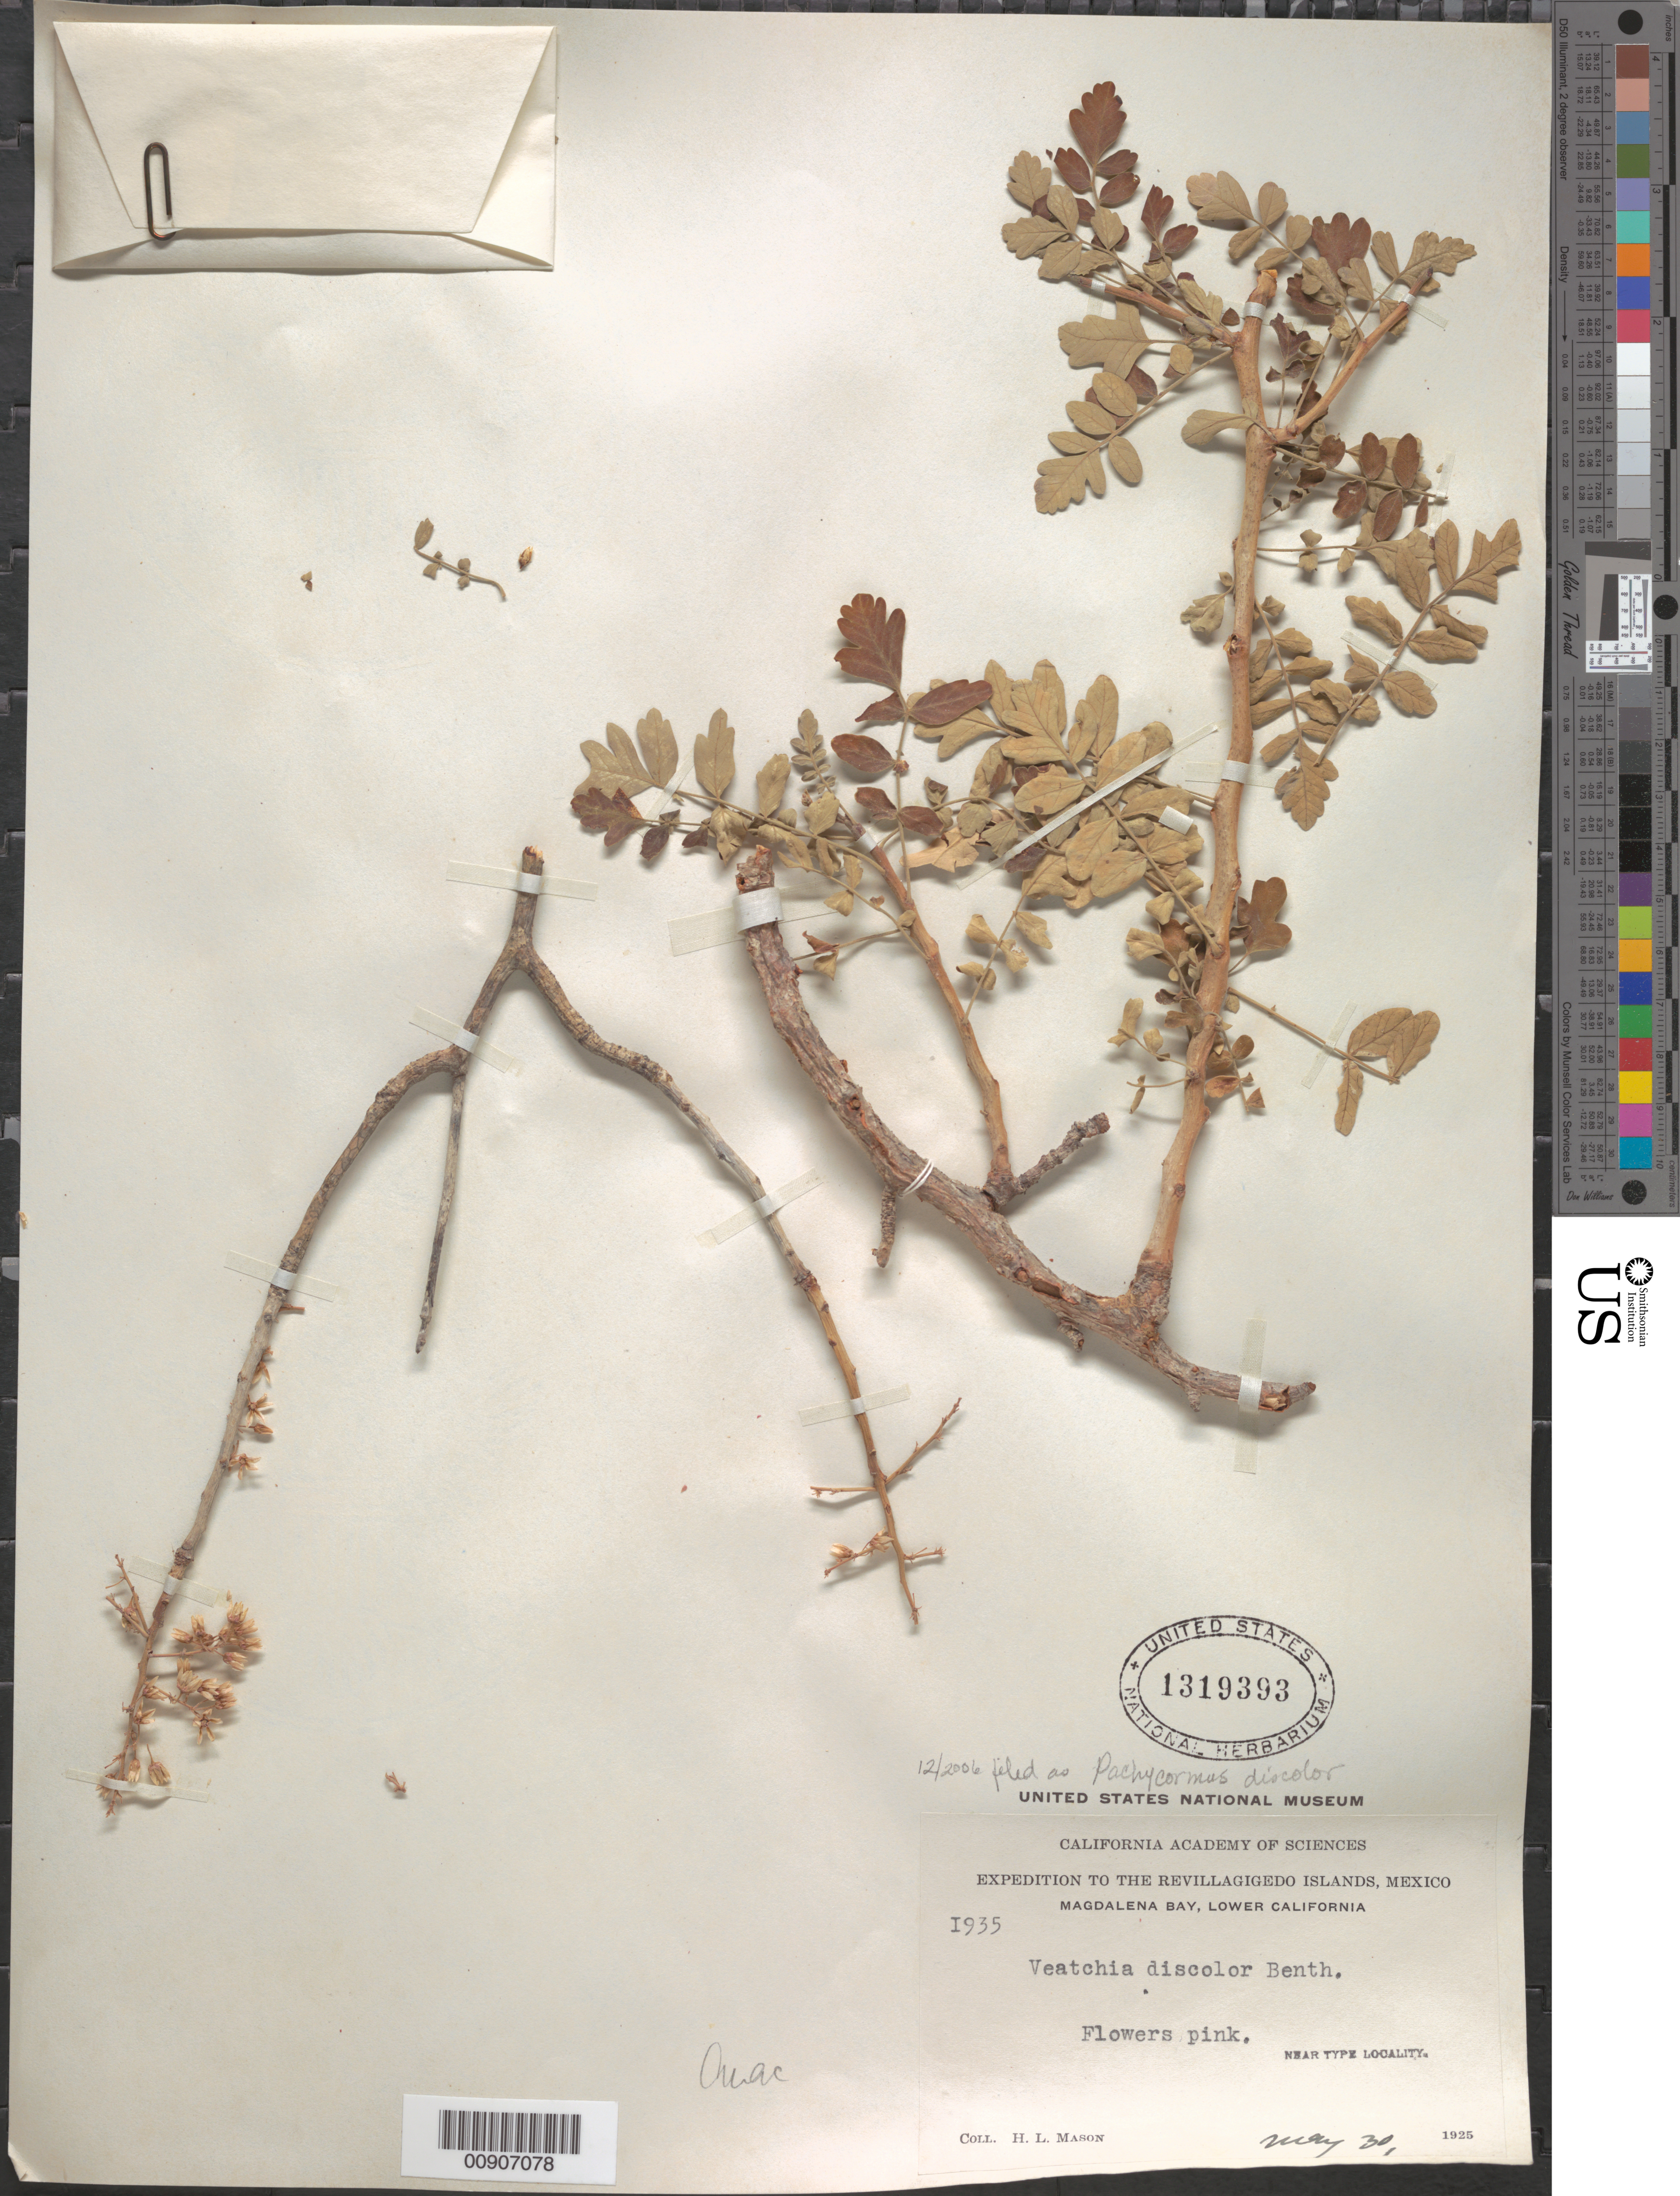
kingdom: Plantae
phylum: Tracheophyta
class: Magnoliopsida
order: Sapindales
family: Anacardiaceae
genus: Pachycormus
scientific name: Pachycormus discolor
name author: (Benth.) Coville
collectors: H. L. Mason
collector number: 1935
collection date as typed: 30 May 1925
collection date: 1925-05-30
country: Mexico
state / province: Baja California Sur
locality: Magdalena Bay, Lower California.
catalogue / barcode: US 1319393